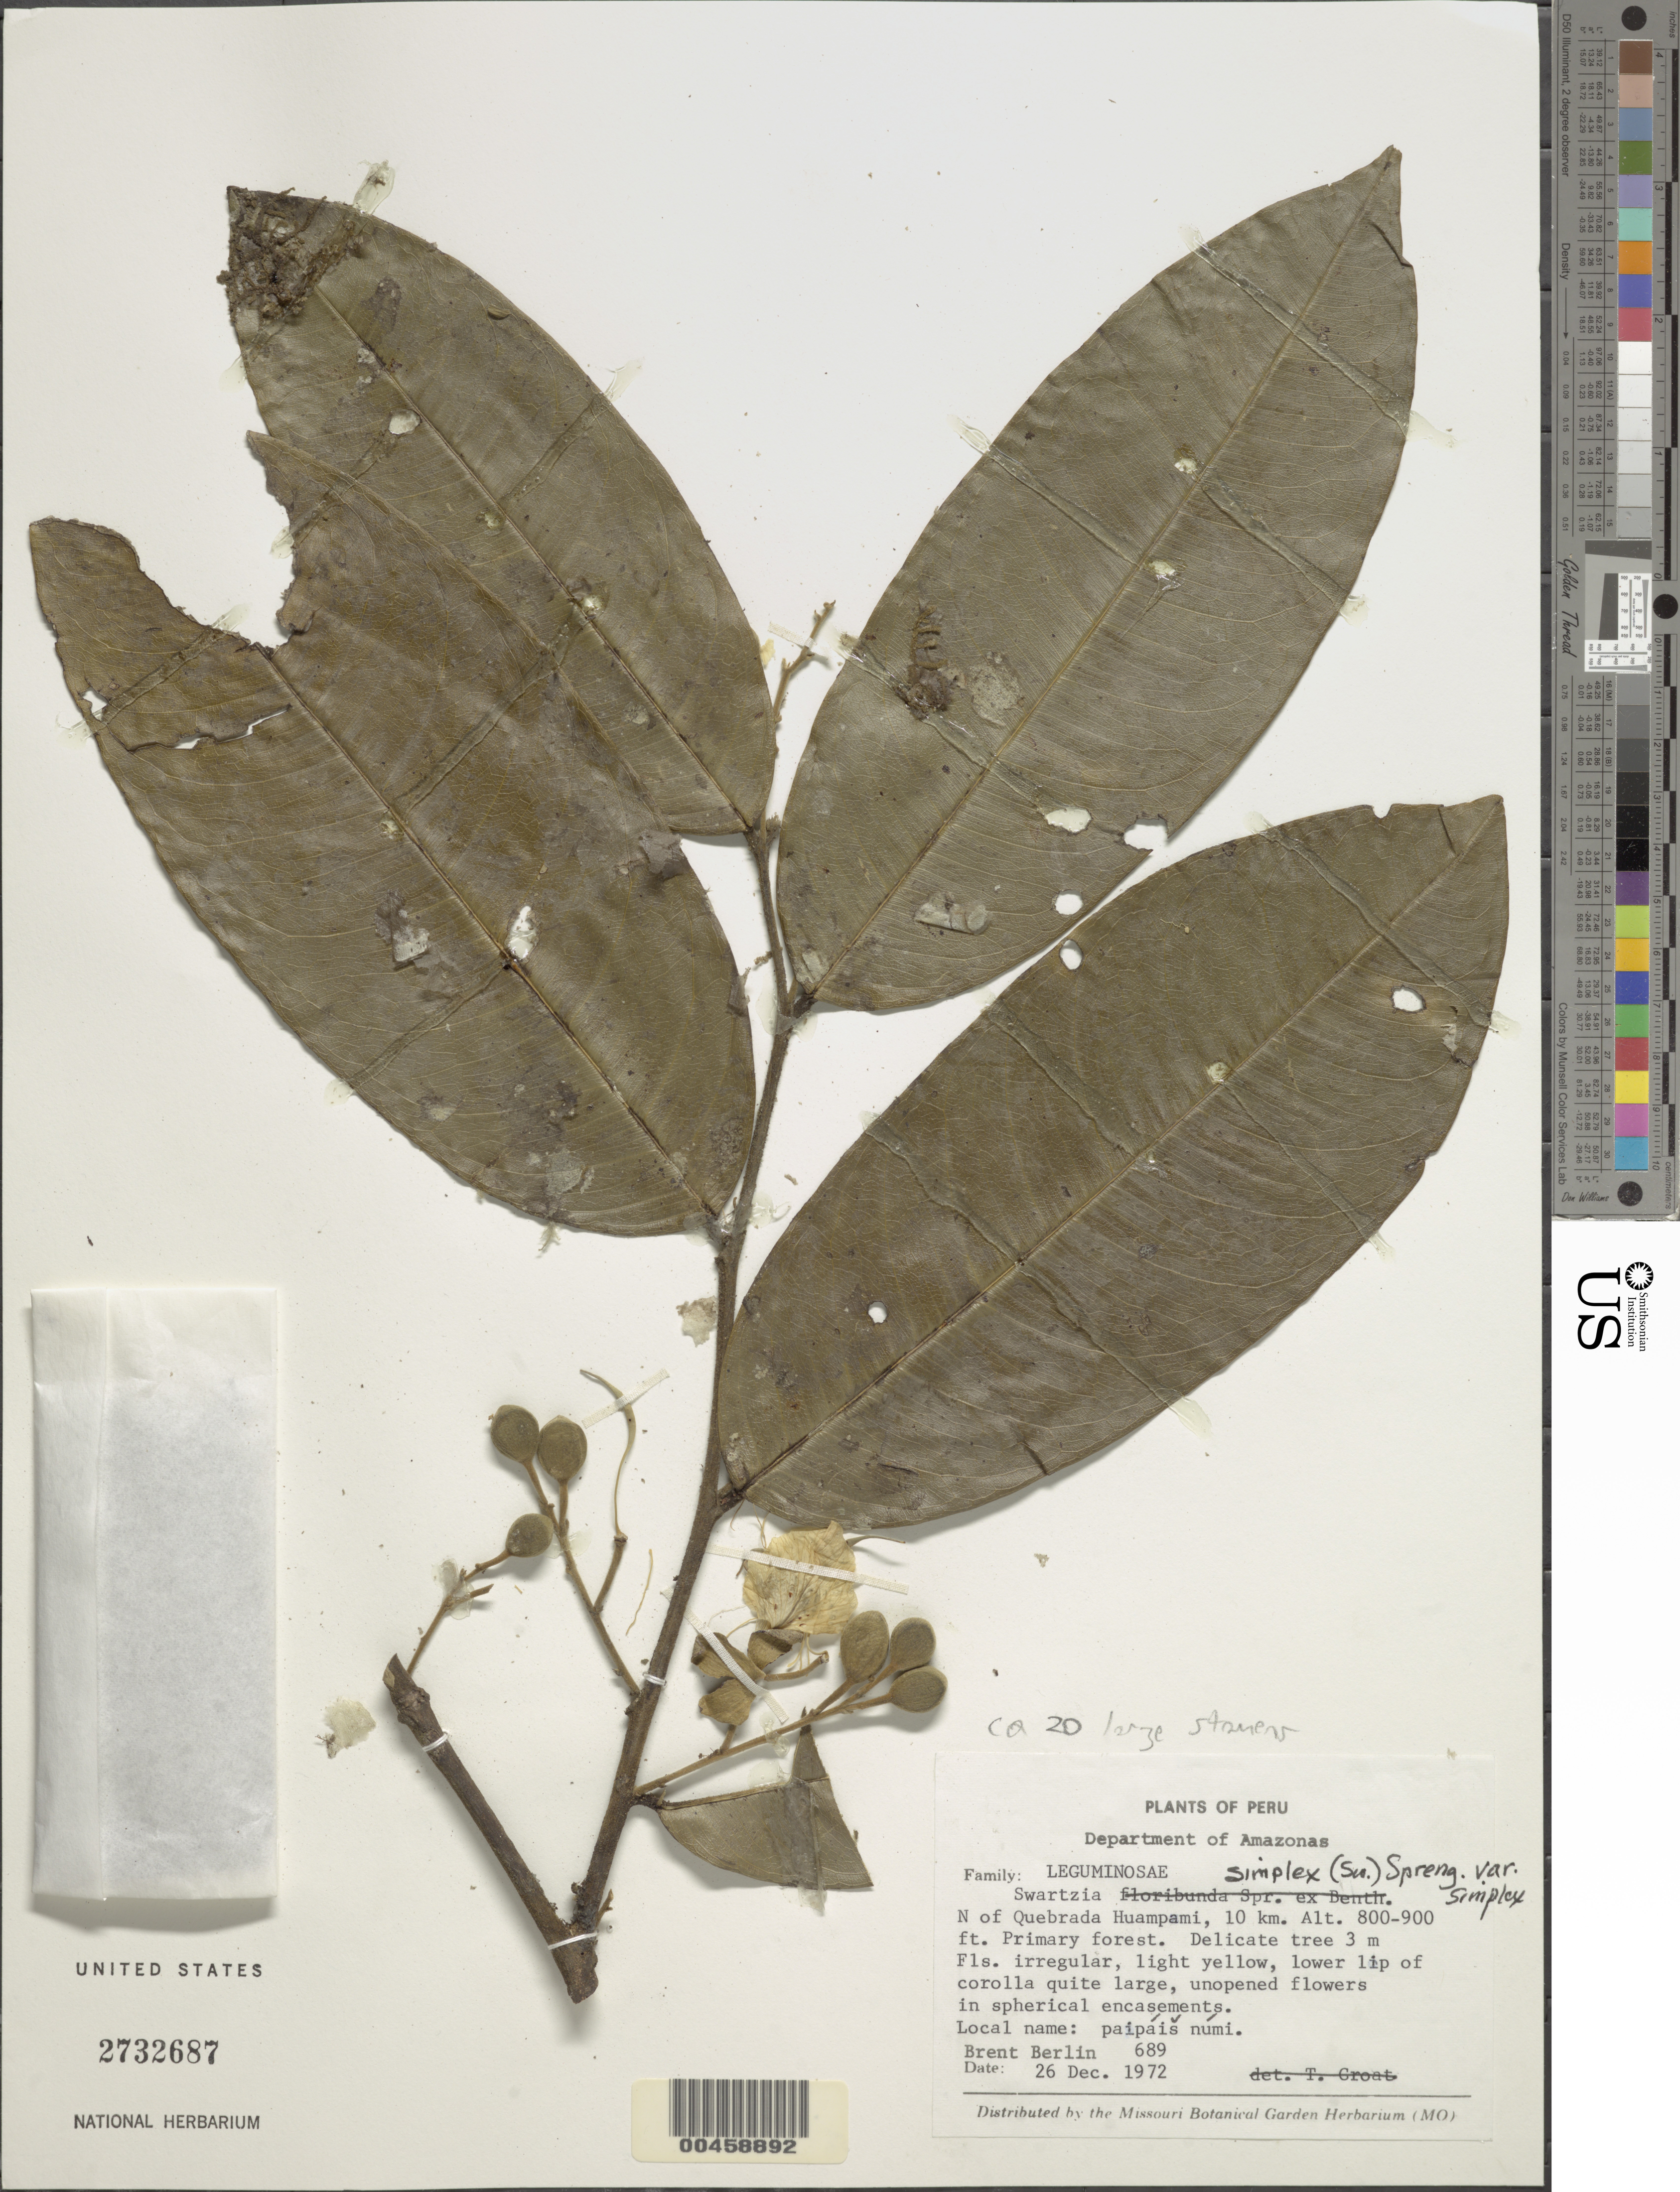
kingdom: Plantae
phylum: Tracheophyta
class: Magnoliopsida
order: Fabales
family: Fabaceae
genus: Swartzia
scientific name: Swartzia simplex var. ochnacea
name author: (DC.) R.S. Cowan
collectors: B. Berlin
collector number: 689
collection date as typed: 26 Dec 1972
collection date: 1972-12-26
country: Peru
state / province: Amazonas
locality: Quebrada Huampami, N of; 10 km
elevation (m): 800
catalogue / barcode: US 2732687